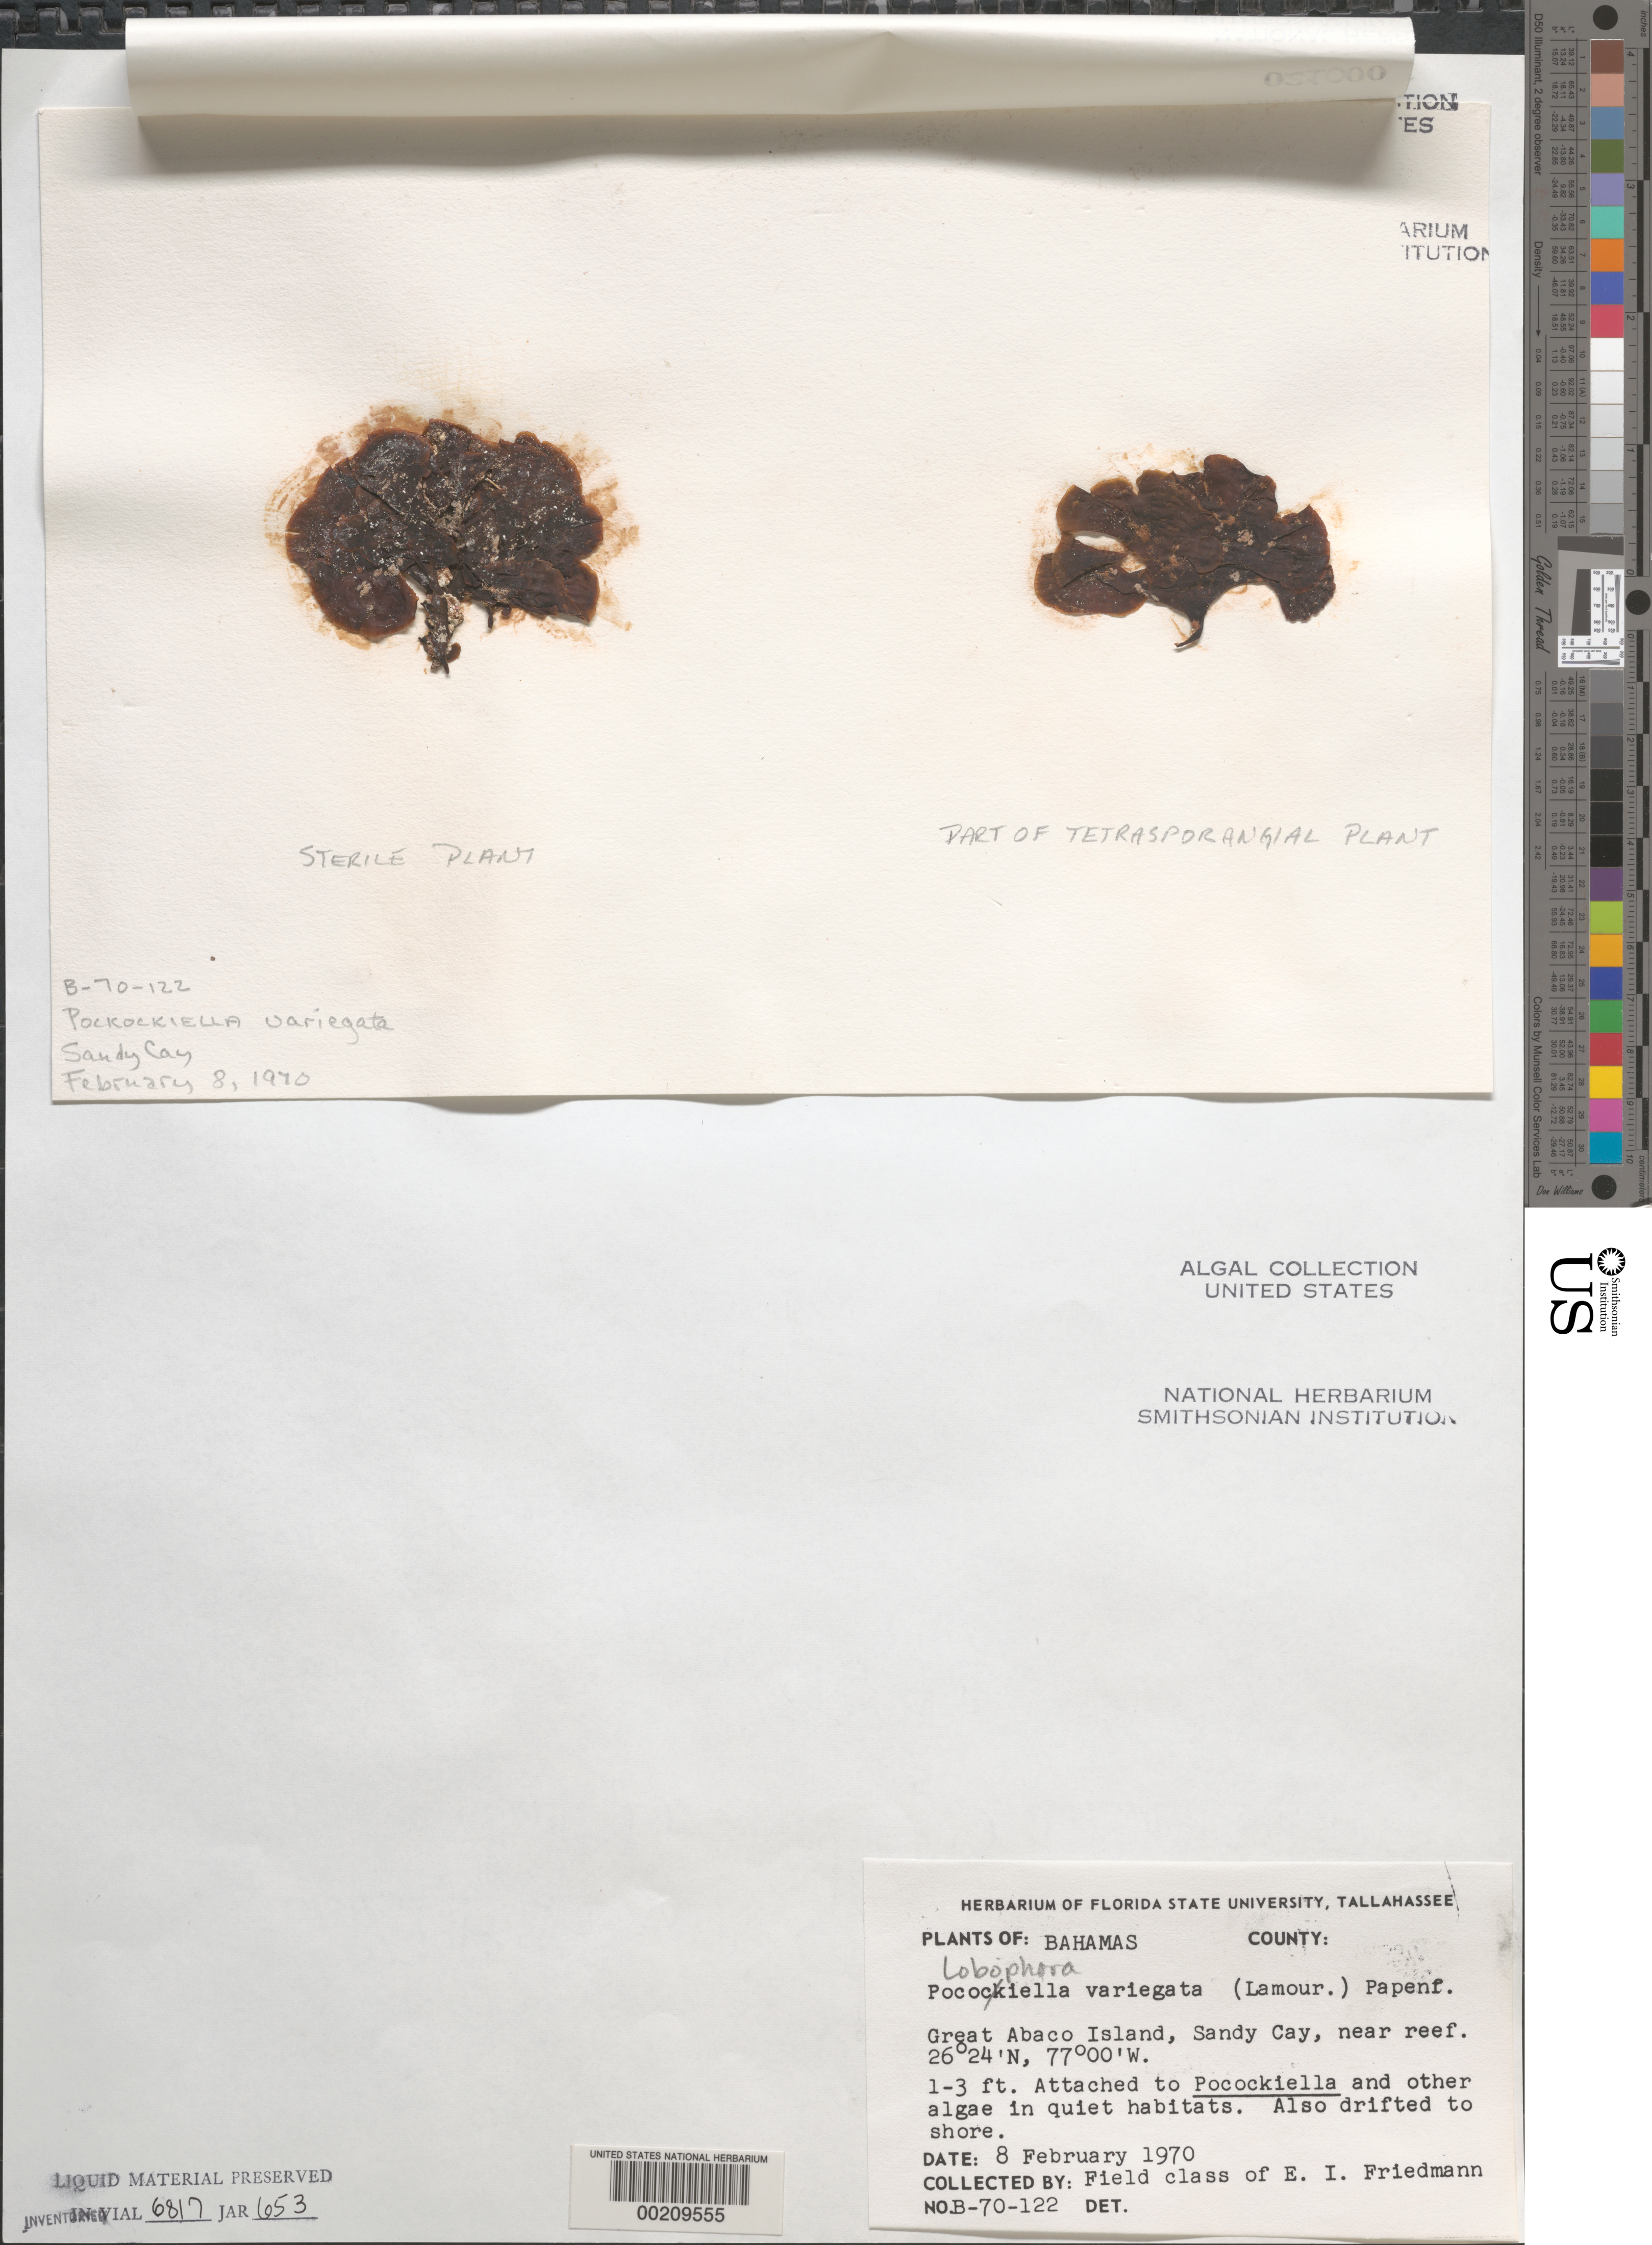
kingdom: Chromista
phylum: Ochrophyta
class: Phaeophyceae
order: Dictyotales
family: Dictyotaceae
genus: Lobophora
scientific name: Lobophora variegata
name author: (J.V.Lamouroux) Womersley & E.C. Oliveira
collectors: E. Friedmann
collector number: B-70-122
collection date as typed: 08 Feb 1970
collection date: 1970-02-08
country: Bahamas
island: Great Abaco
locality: Sandy Cay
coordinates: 26 24" N, 77 00" W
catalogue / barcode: US 21000